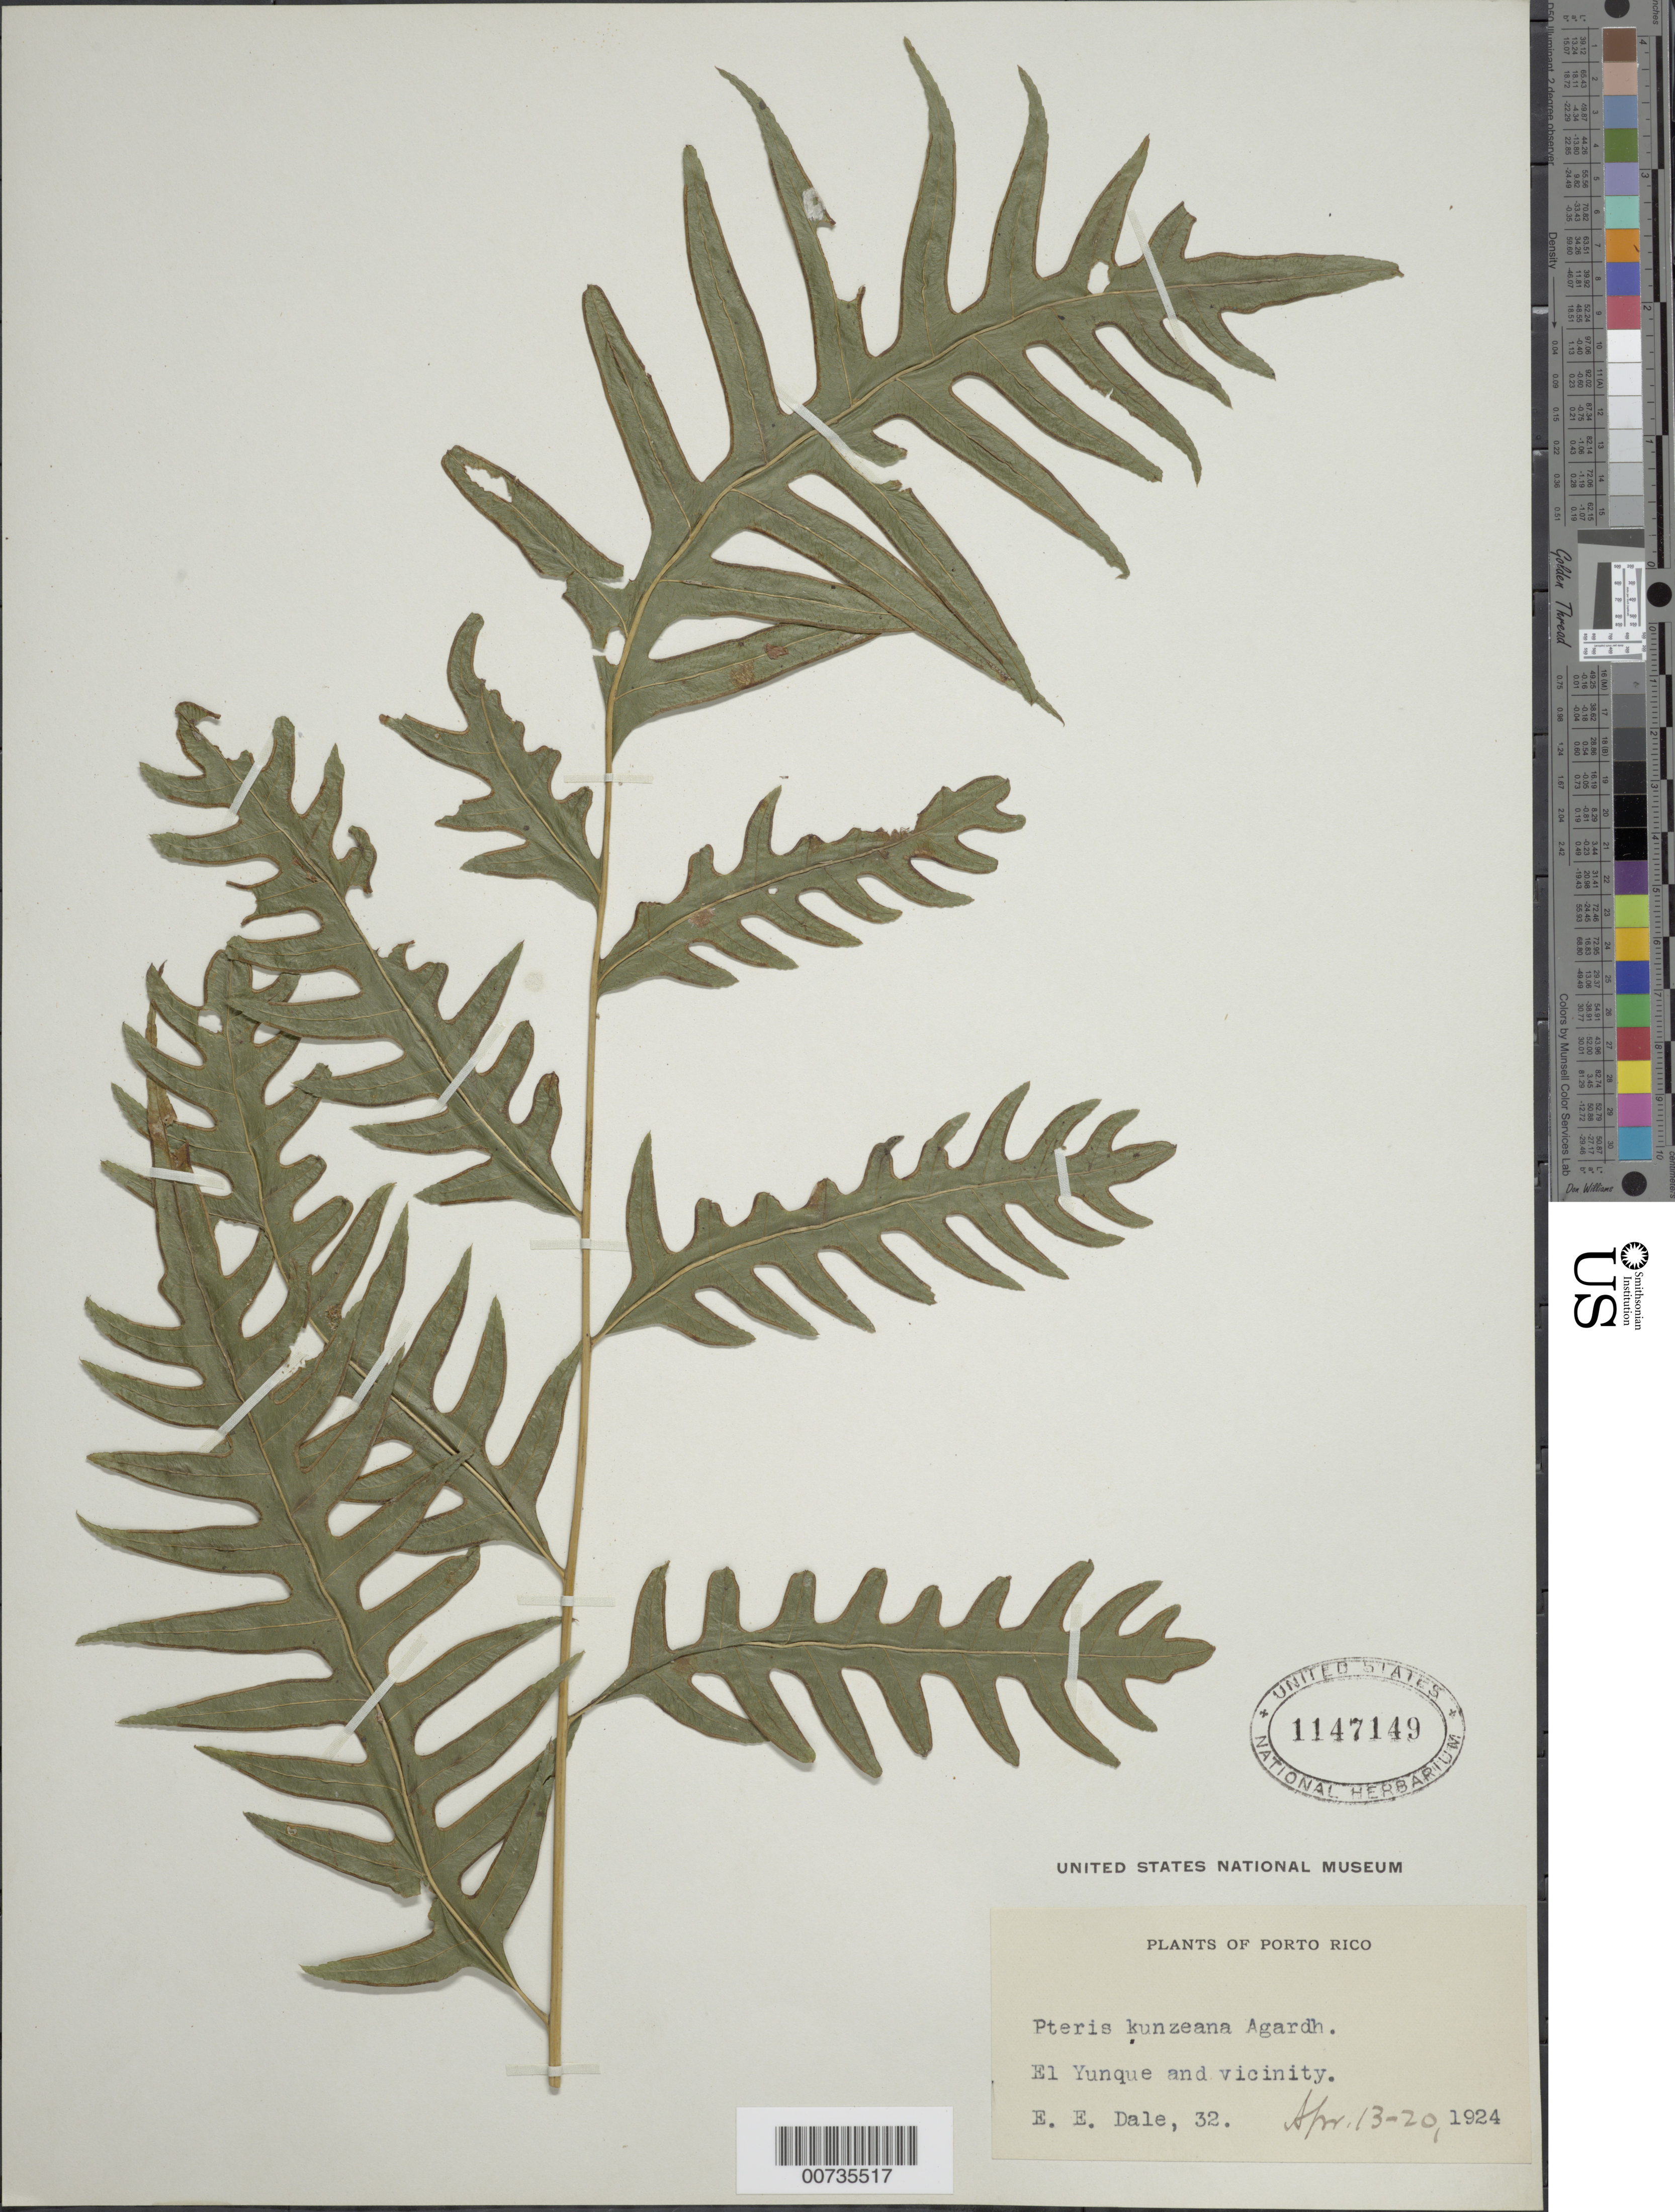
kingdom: Plantae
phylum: Tracheophyta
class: Polypodiopsida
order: Polypodiales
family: Pteridaceae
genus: Pteris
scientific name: Pteris altissima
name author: Poir.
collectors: E. Dale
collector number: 32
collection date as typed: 13 Apr 1924 to 20 Apr 1924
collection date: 1924-04-13/1924-04-20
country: Puerto Rico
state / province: Río Grande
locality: El Yunque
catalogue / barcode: US 1147149